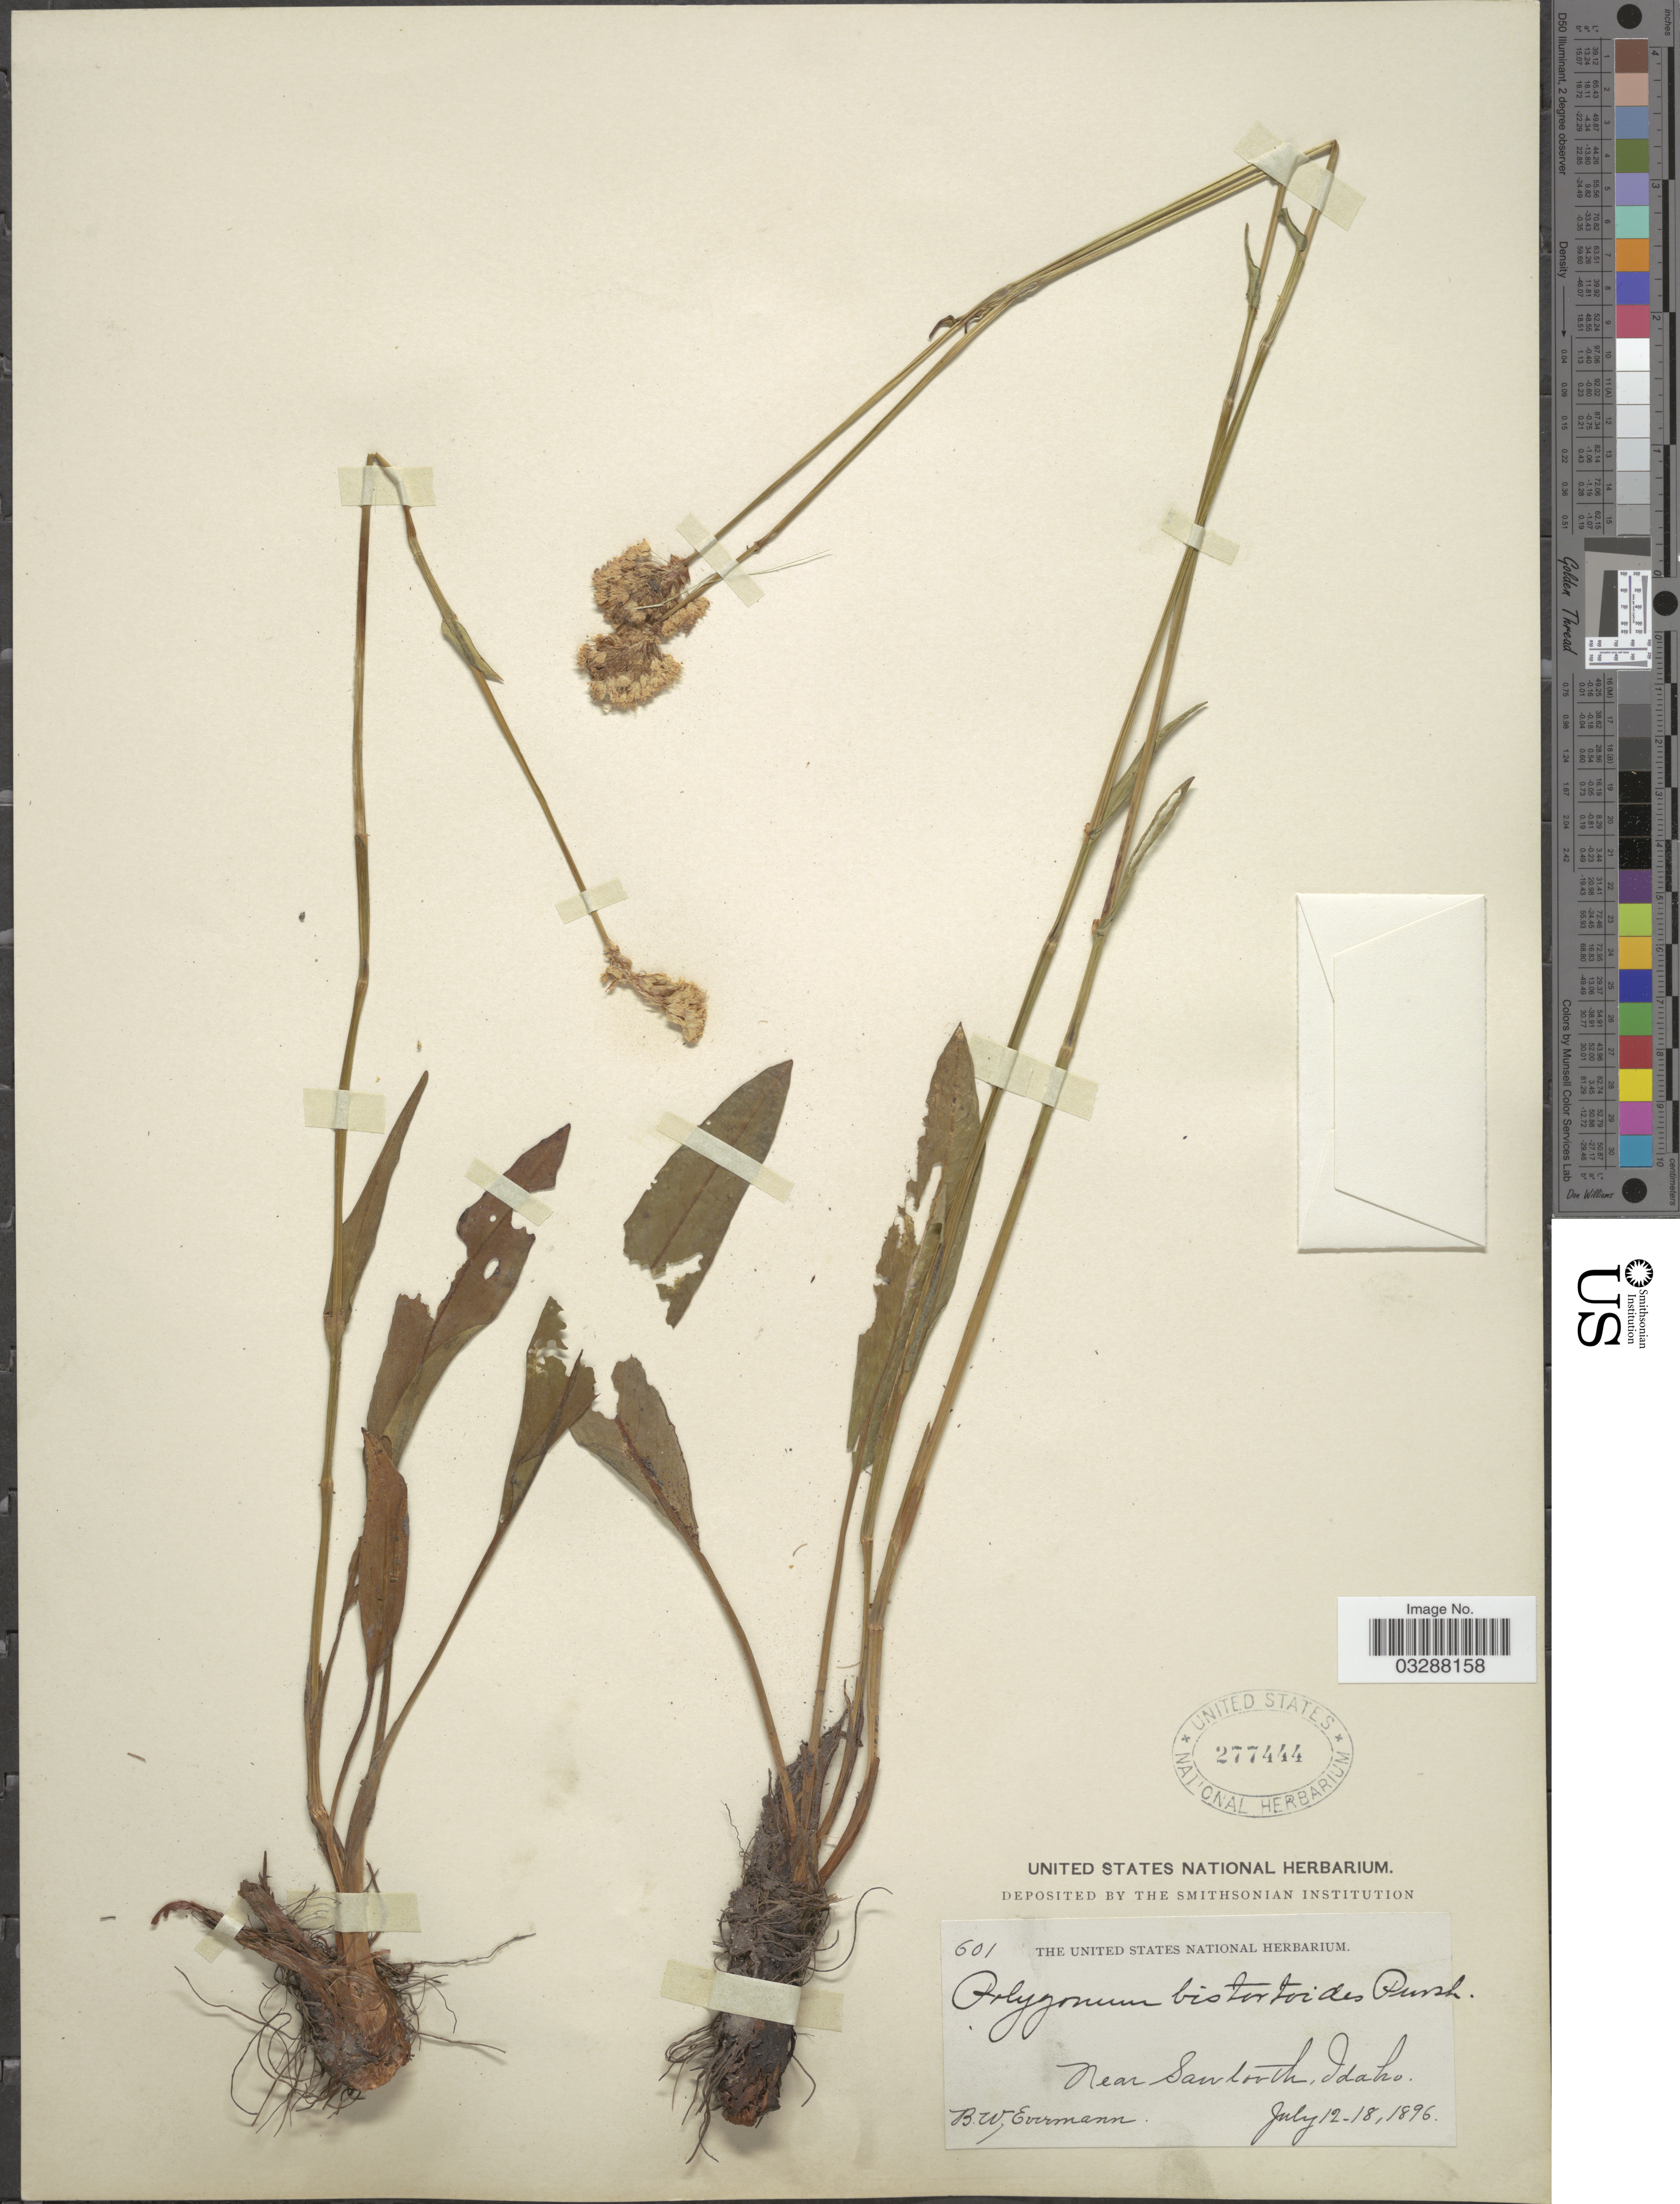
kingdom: Plantae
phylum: Tracheophyta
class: Magnoliopsida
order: Caryophyllales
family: Polygonaceae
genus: Bistorta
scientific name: Bistorta bistortoides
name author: (Pursh) Small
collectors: B. W. Evermann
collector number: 601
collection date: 1896-07-12/1896-07-18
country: United States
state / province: Idaho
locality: Near Sawtooth.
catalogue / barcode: US 277444